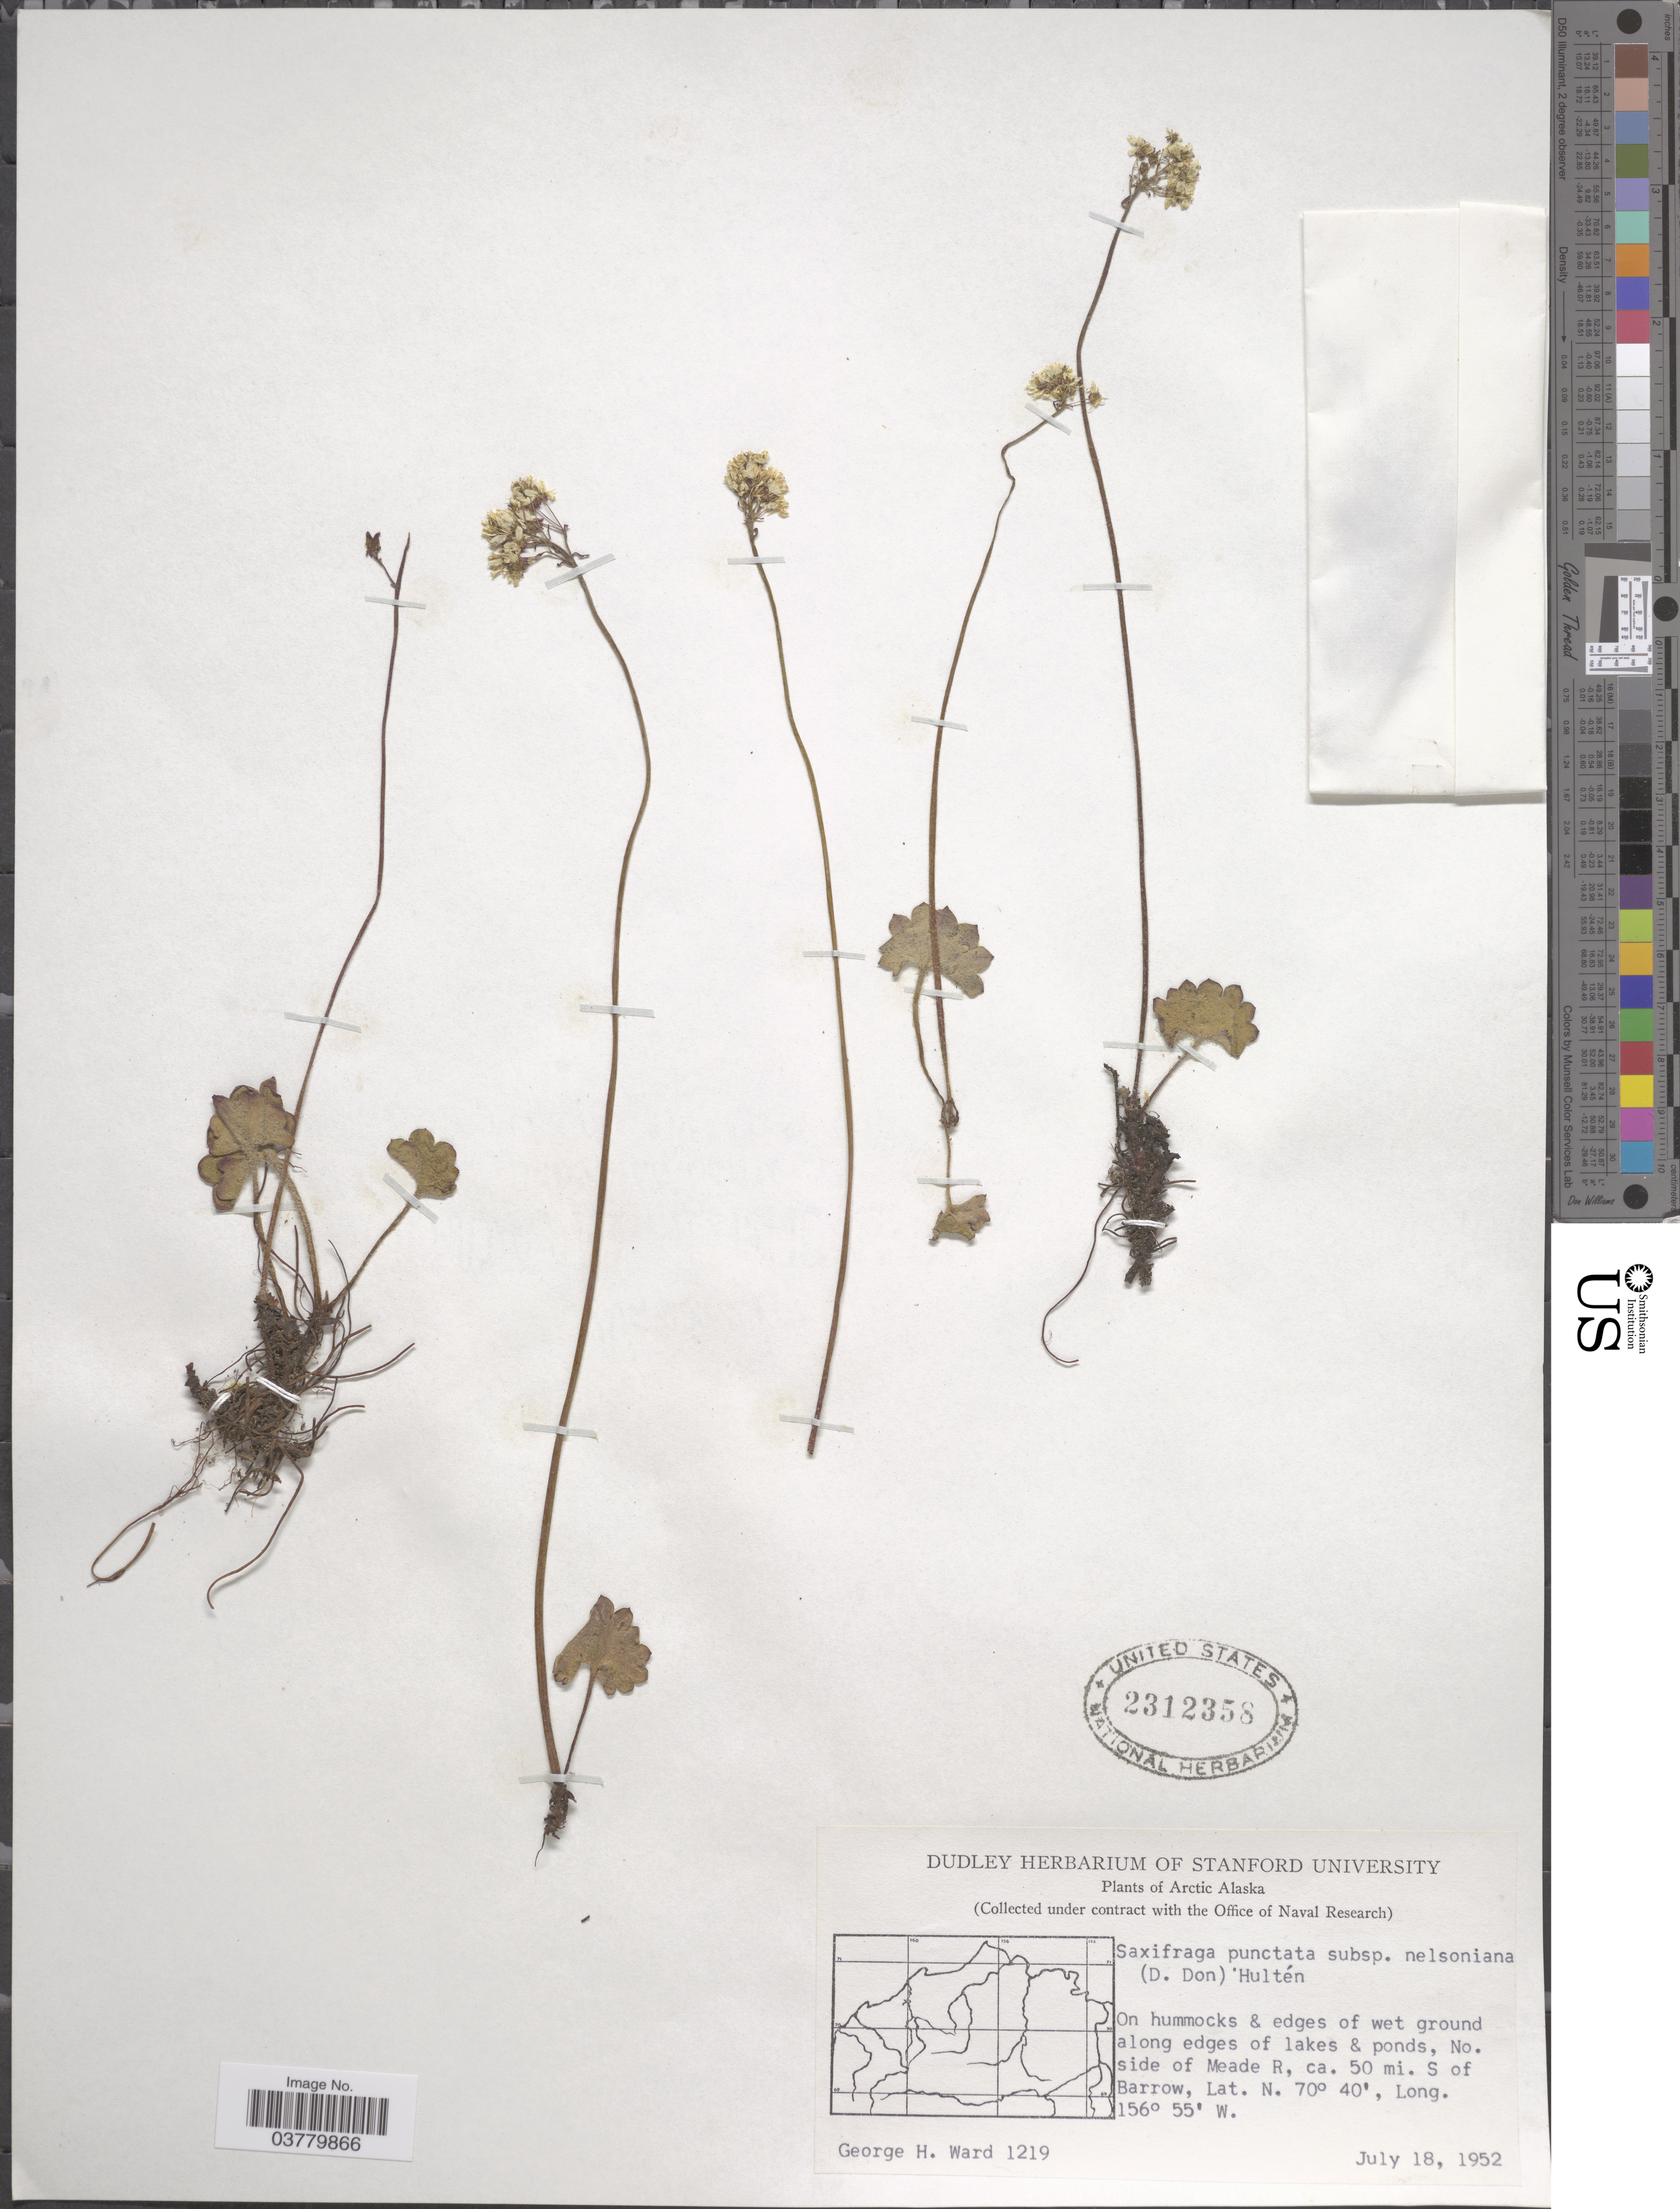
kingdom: Plantae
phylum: Tracheophyta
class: Magnoliopsida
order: Saxifragales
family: Saxifragaceae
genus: Micranthes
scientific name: Micranthes nelsoniana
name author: (D. Don) Small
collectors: G. H. Ward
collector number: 1219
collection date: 1952-07-18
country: United States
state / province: Alaska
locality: Arctic Alaska. On hummocks & edges of wet ground along edges of lakes & ponds, No. side of Meade R, ca. 50 mi. S of Barrow.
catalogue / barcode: US 2312358